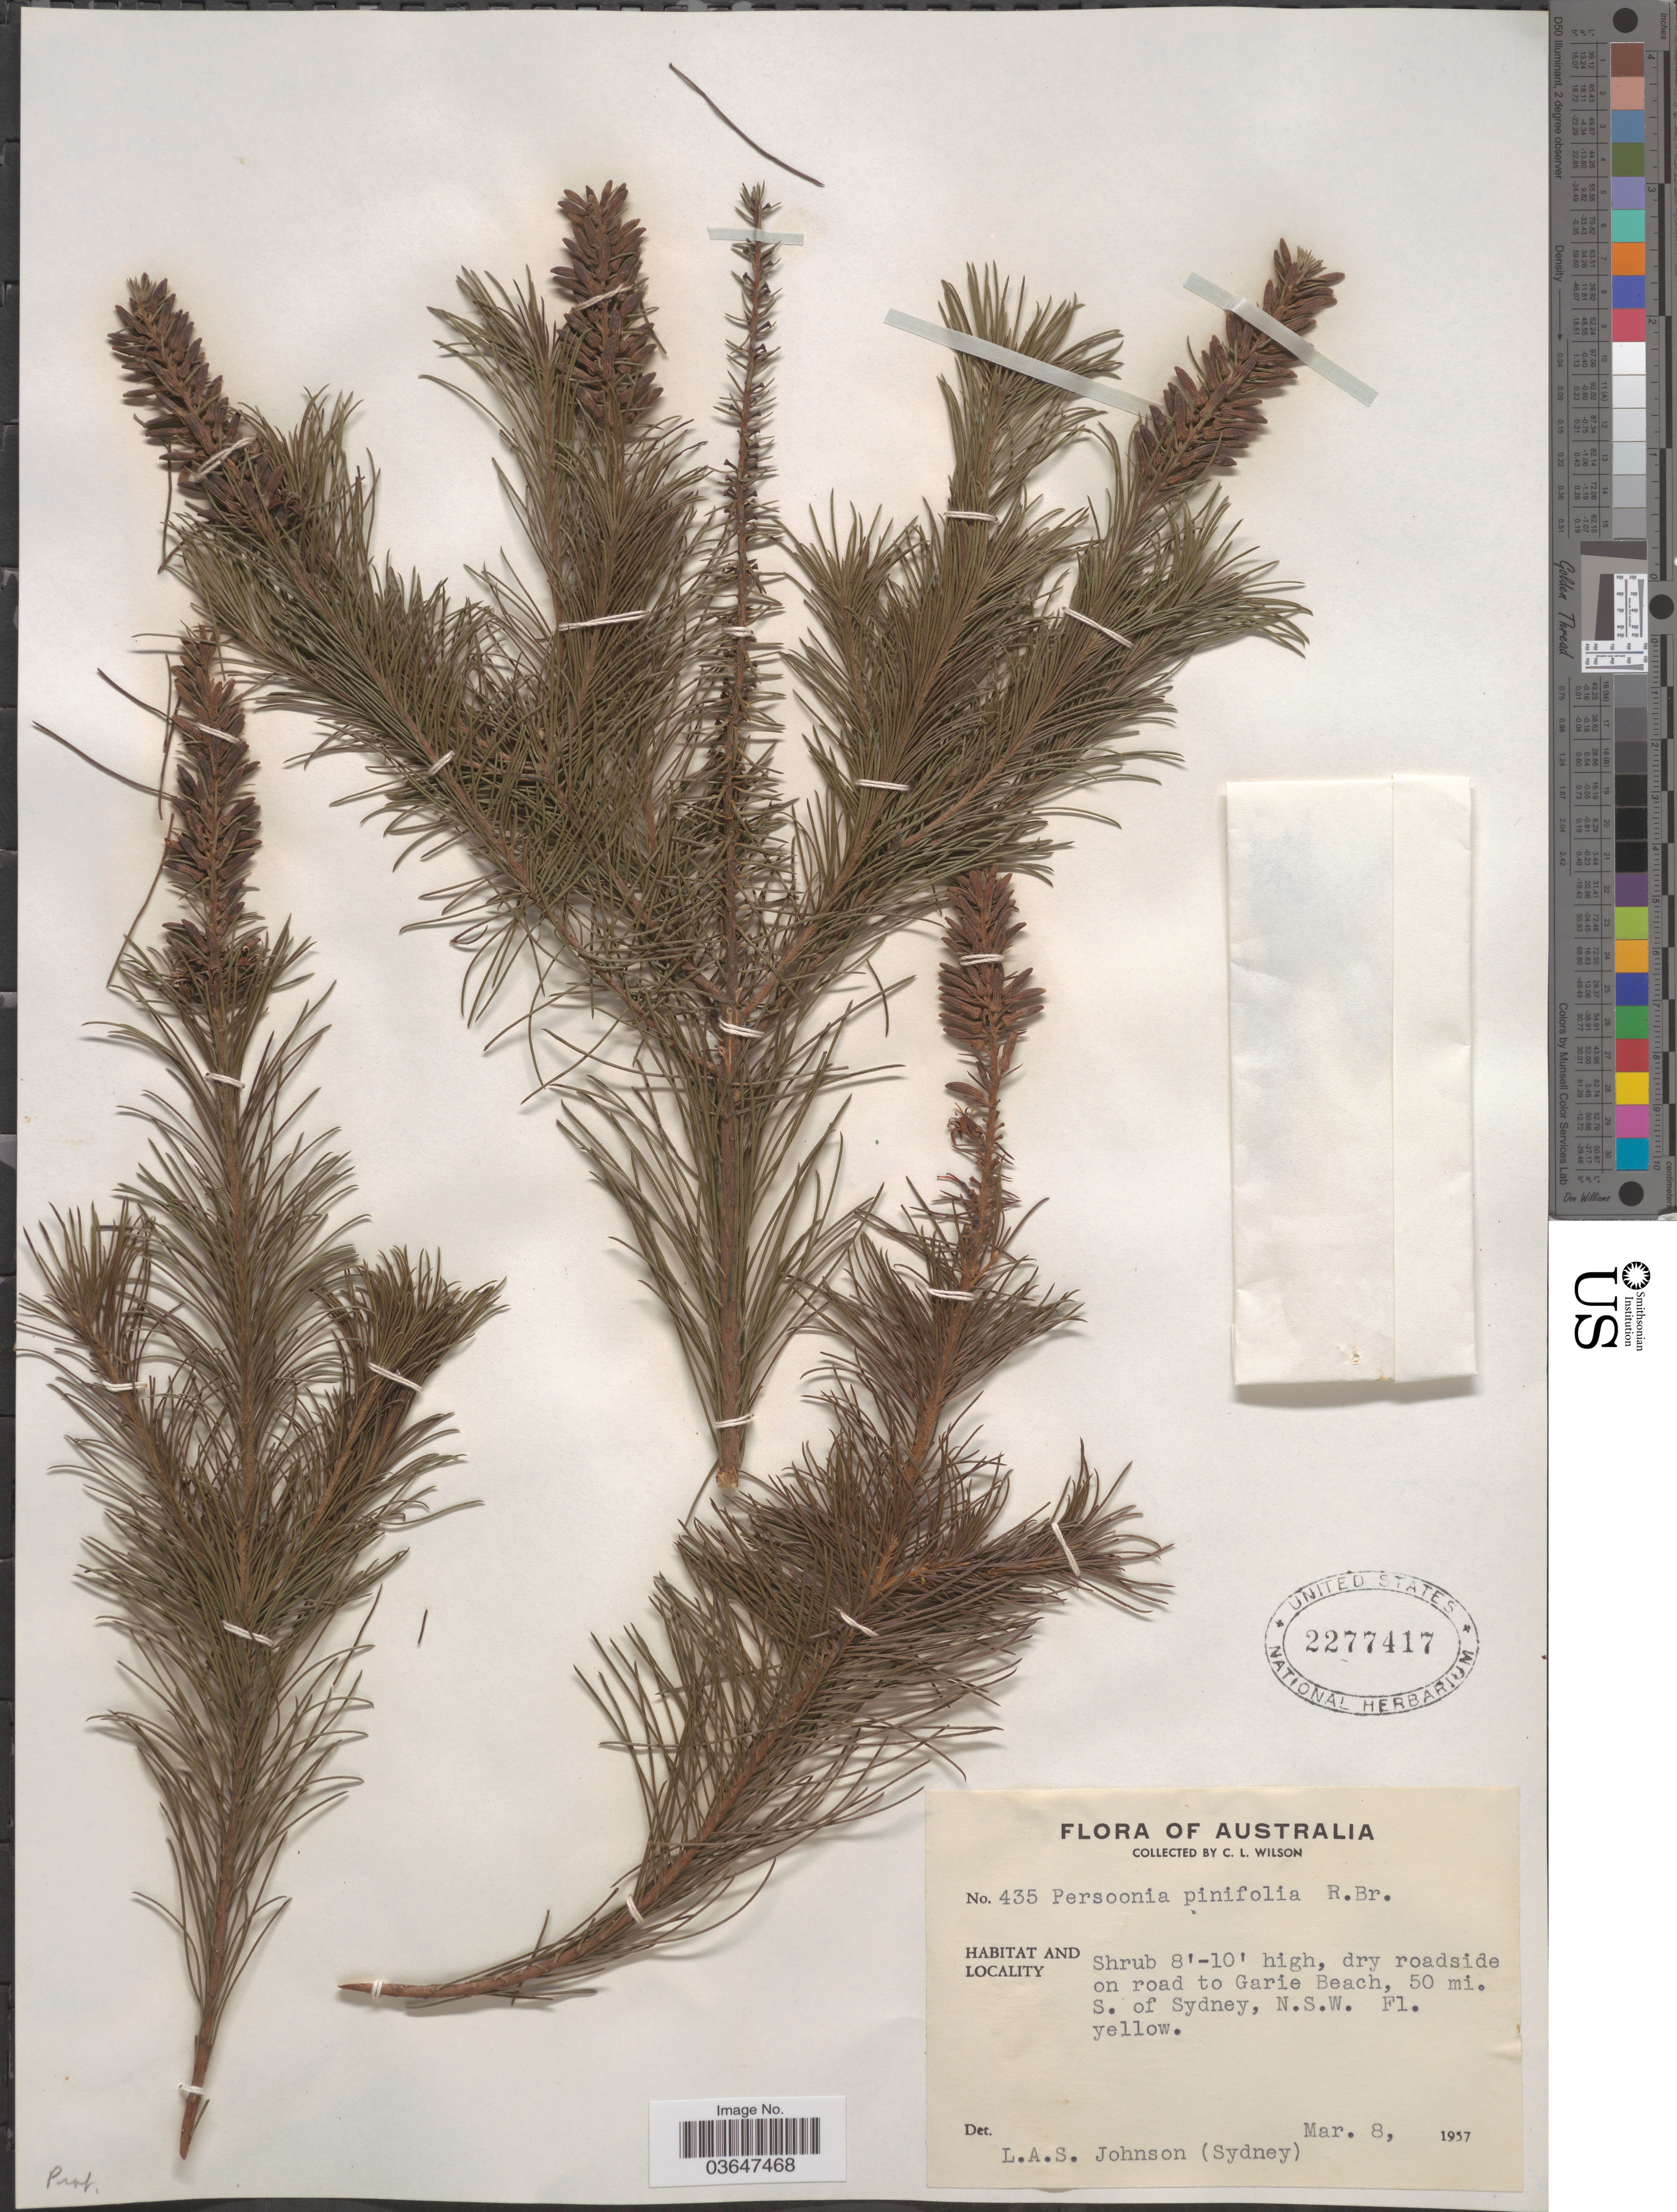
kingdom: Plantae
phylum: Tracheophyta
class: Magnoliopsida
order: Proteales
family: Proteaceae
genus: Persoonia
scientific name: Persoonia pinifolia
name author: R. Br.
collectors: C. L. Wilson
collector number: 435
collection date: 1957-03-08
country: Australia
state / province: New South Wales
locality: Dry roadside on road to Garie Beach, 50 mi. S. of Sydney.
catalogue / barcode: US 2277417